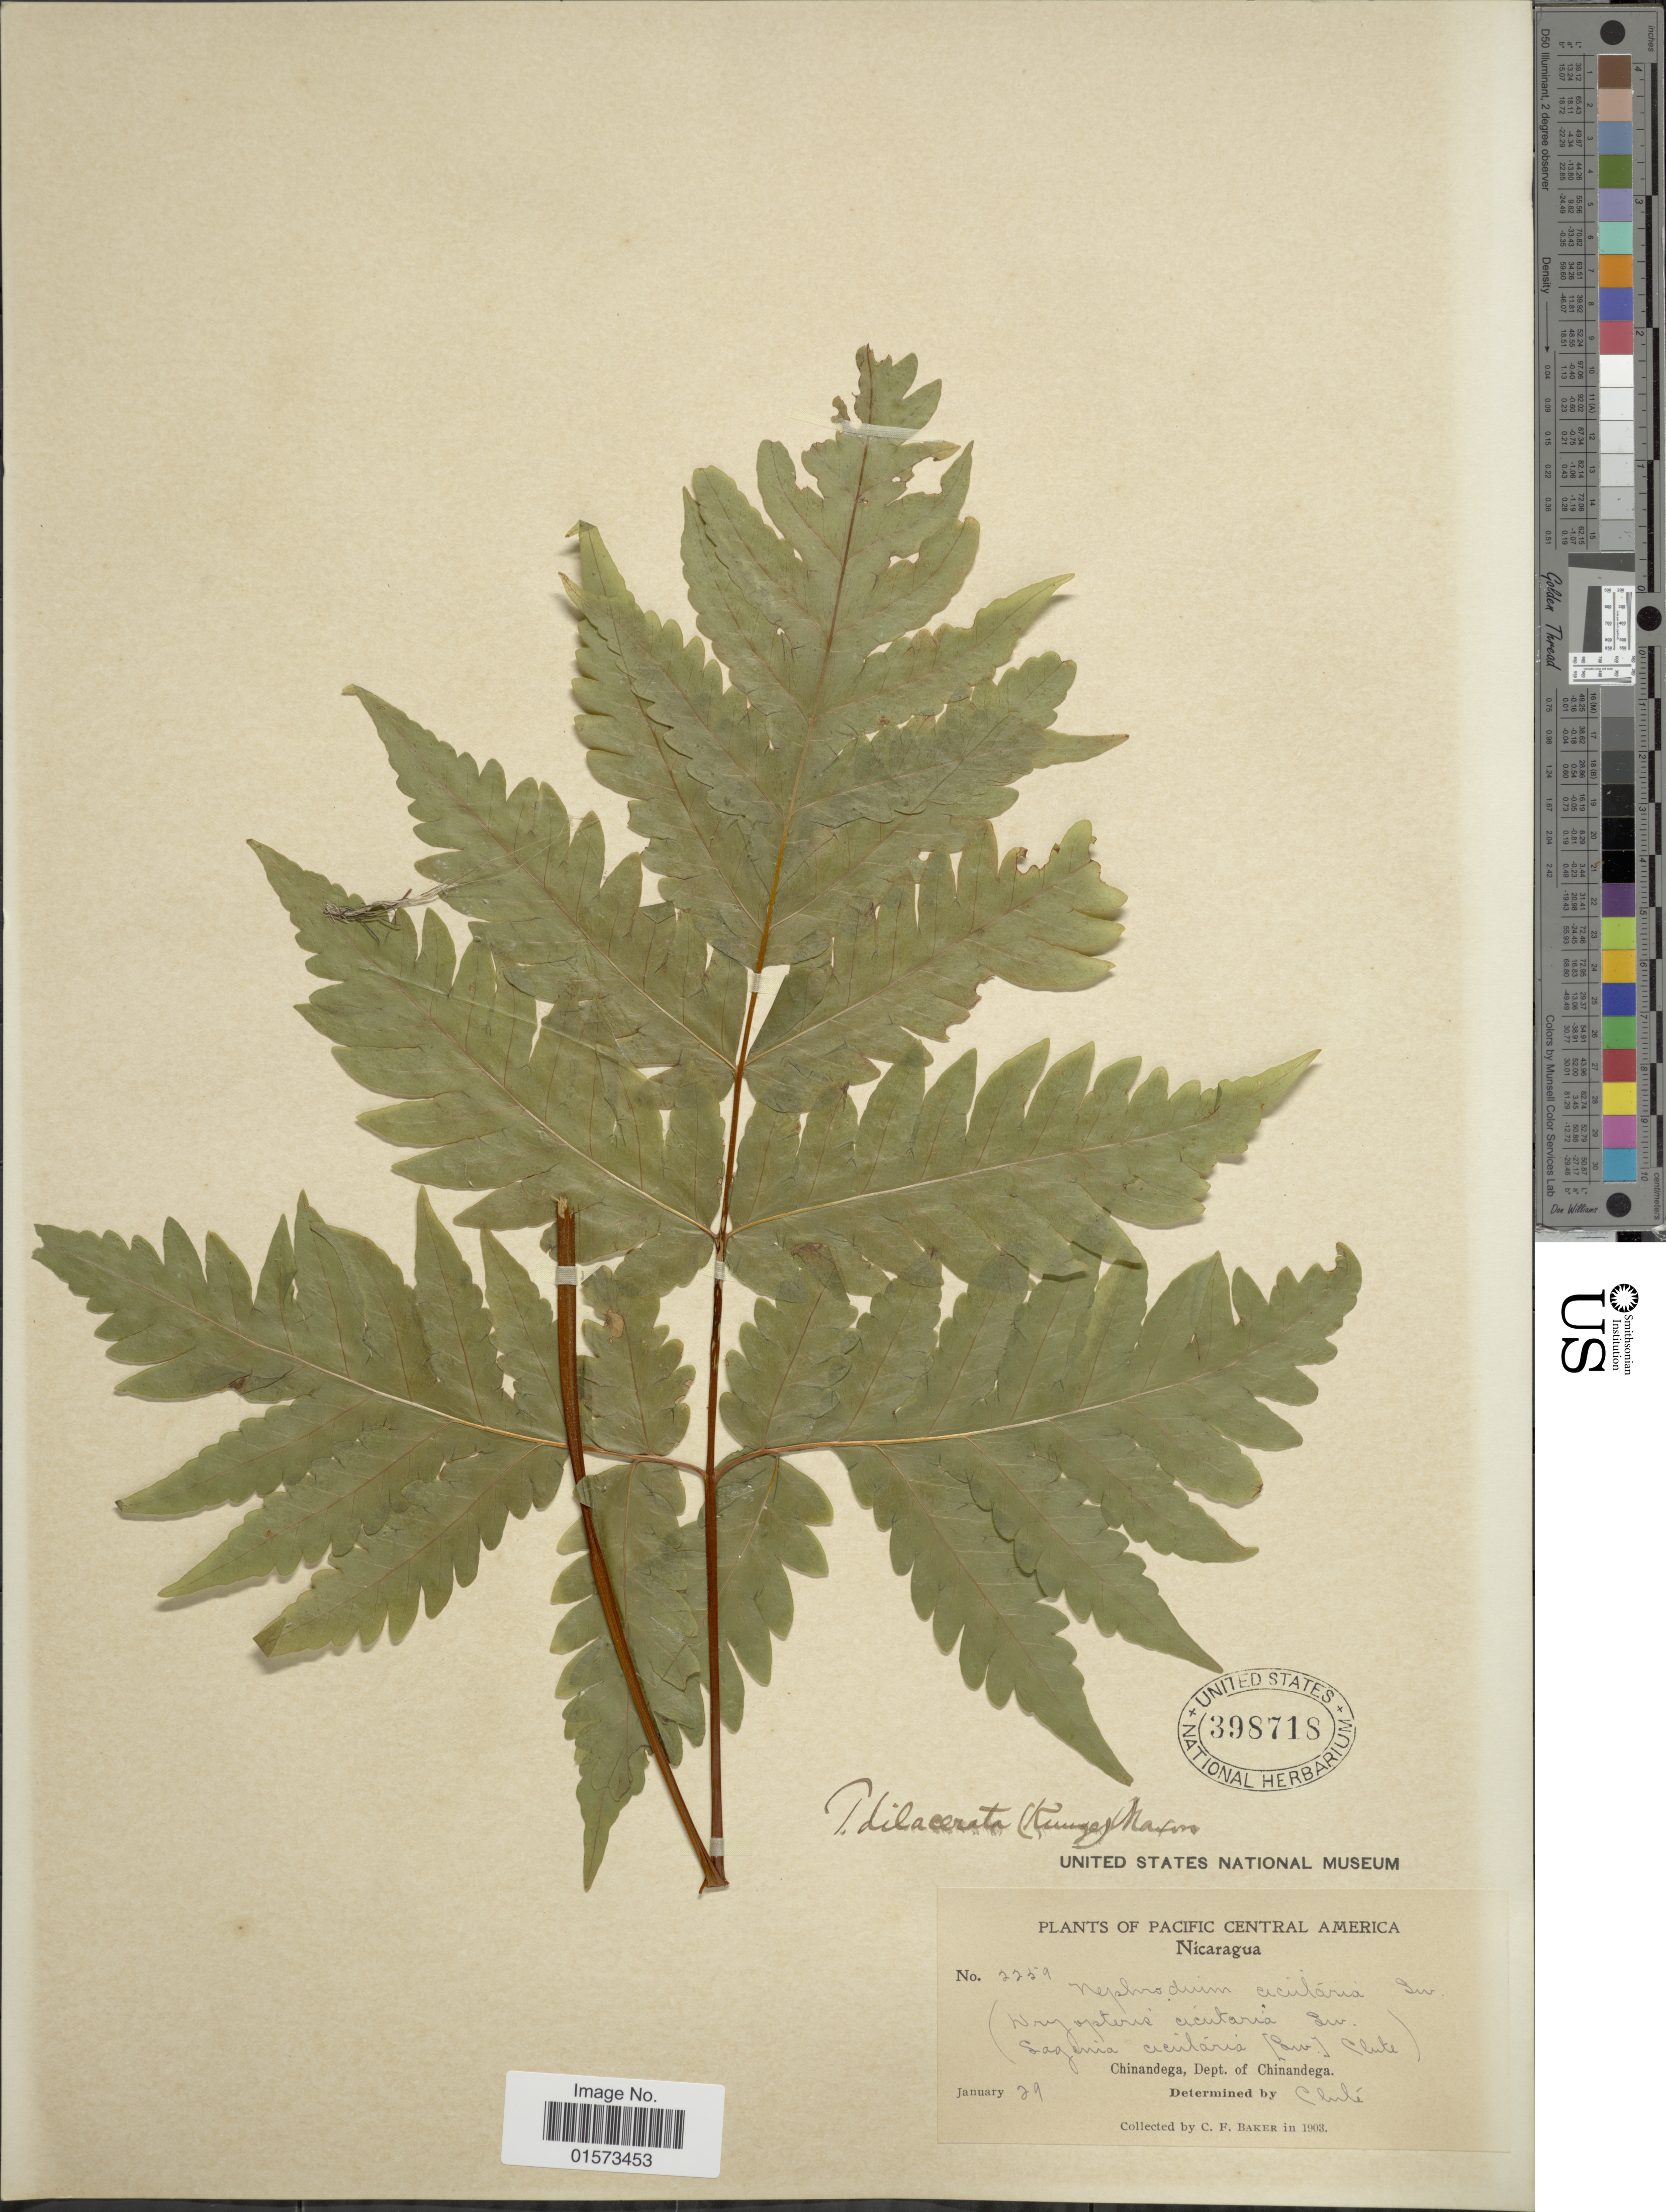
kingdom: Plantae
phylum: Tracheophyta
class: Polypodiopsida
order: Polypodiales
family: Tectariaceae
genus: Tectaria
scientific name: Tectaria mexicana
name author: (Fée) C.V. Morton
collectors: C. F. Baker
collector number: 2259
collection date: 1903-01-29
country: Nicaragua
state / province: Chinandega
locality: Chinandega, Dept of Chinandega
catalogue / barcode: US 398718